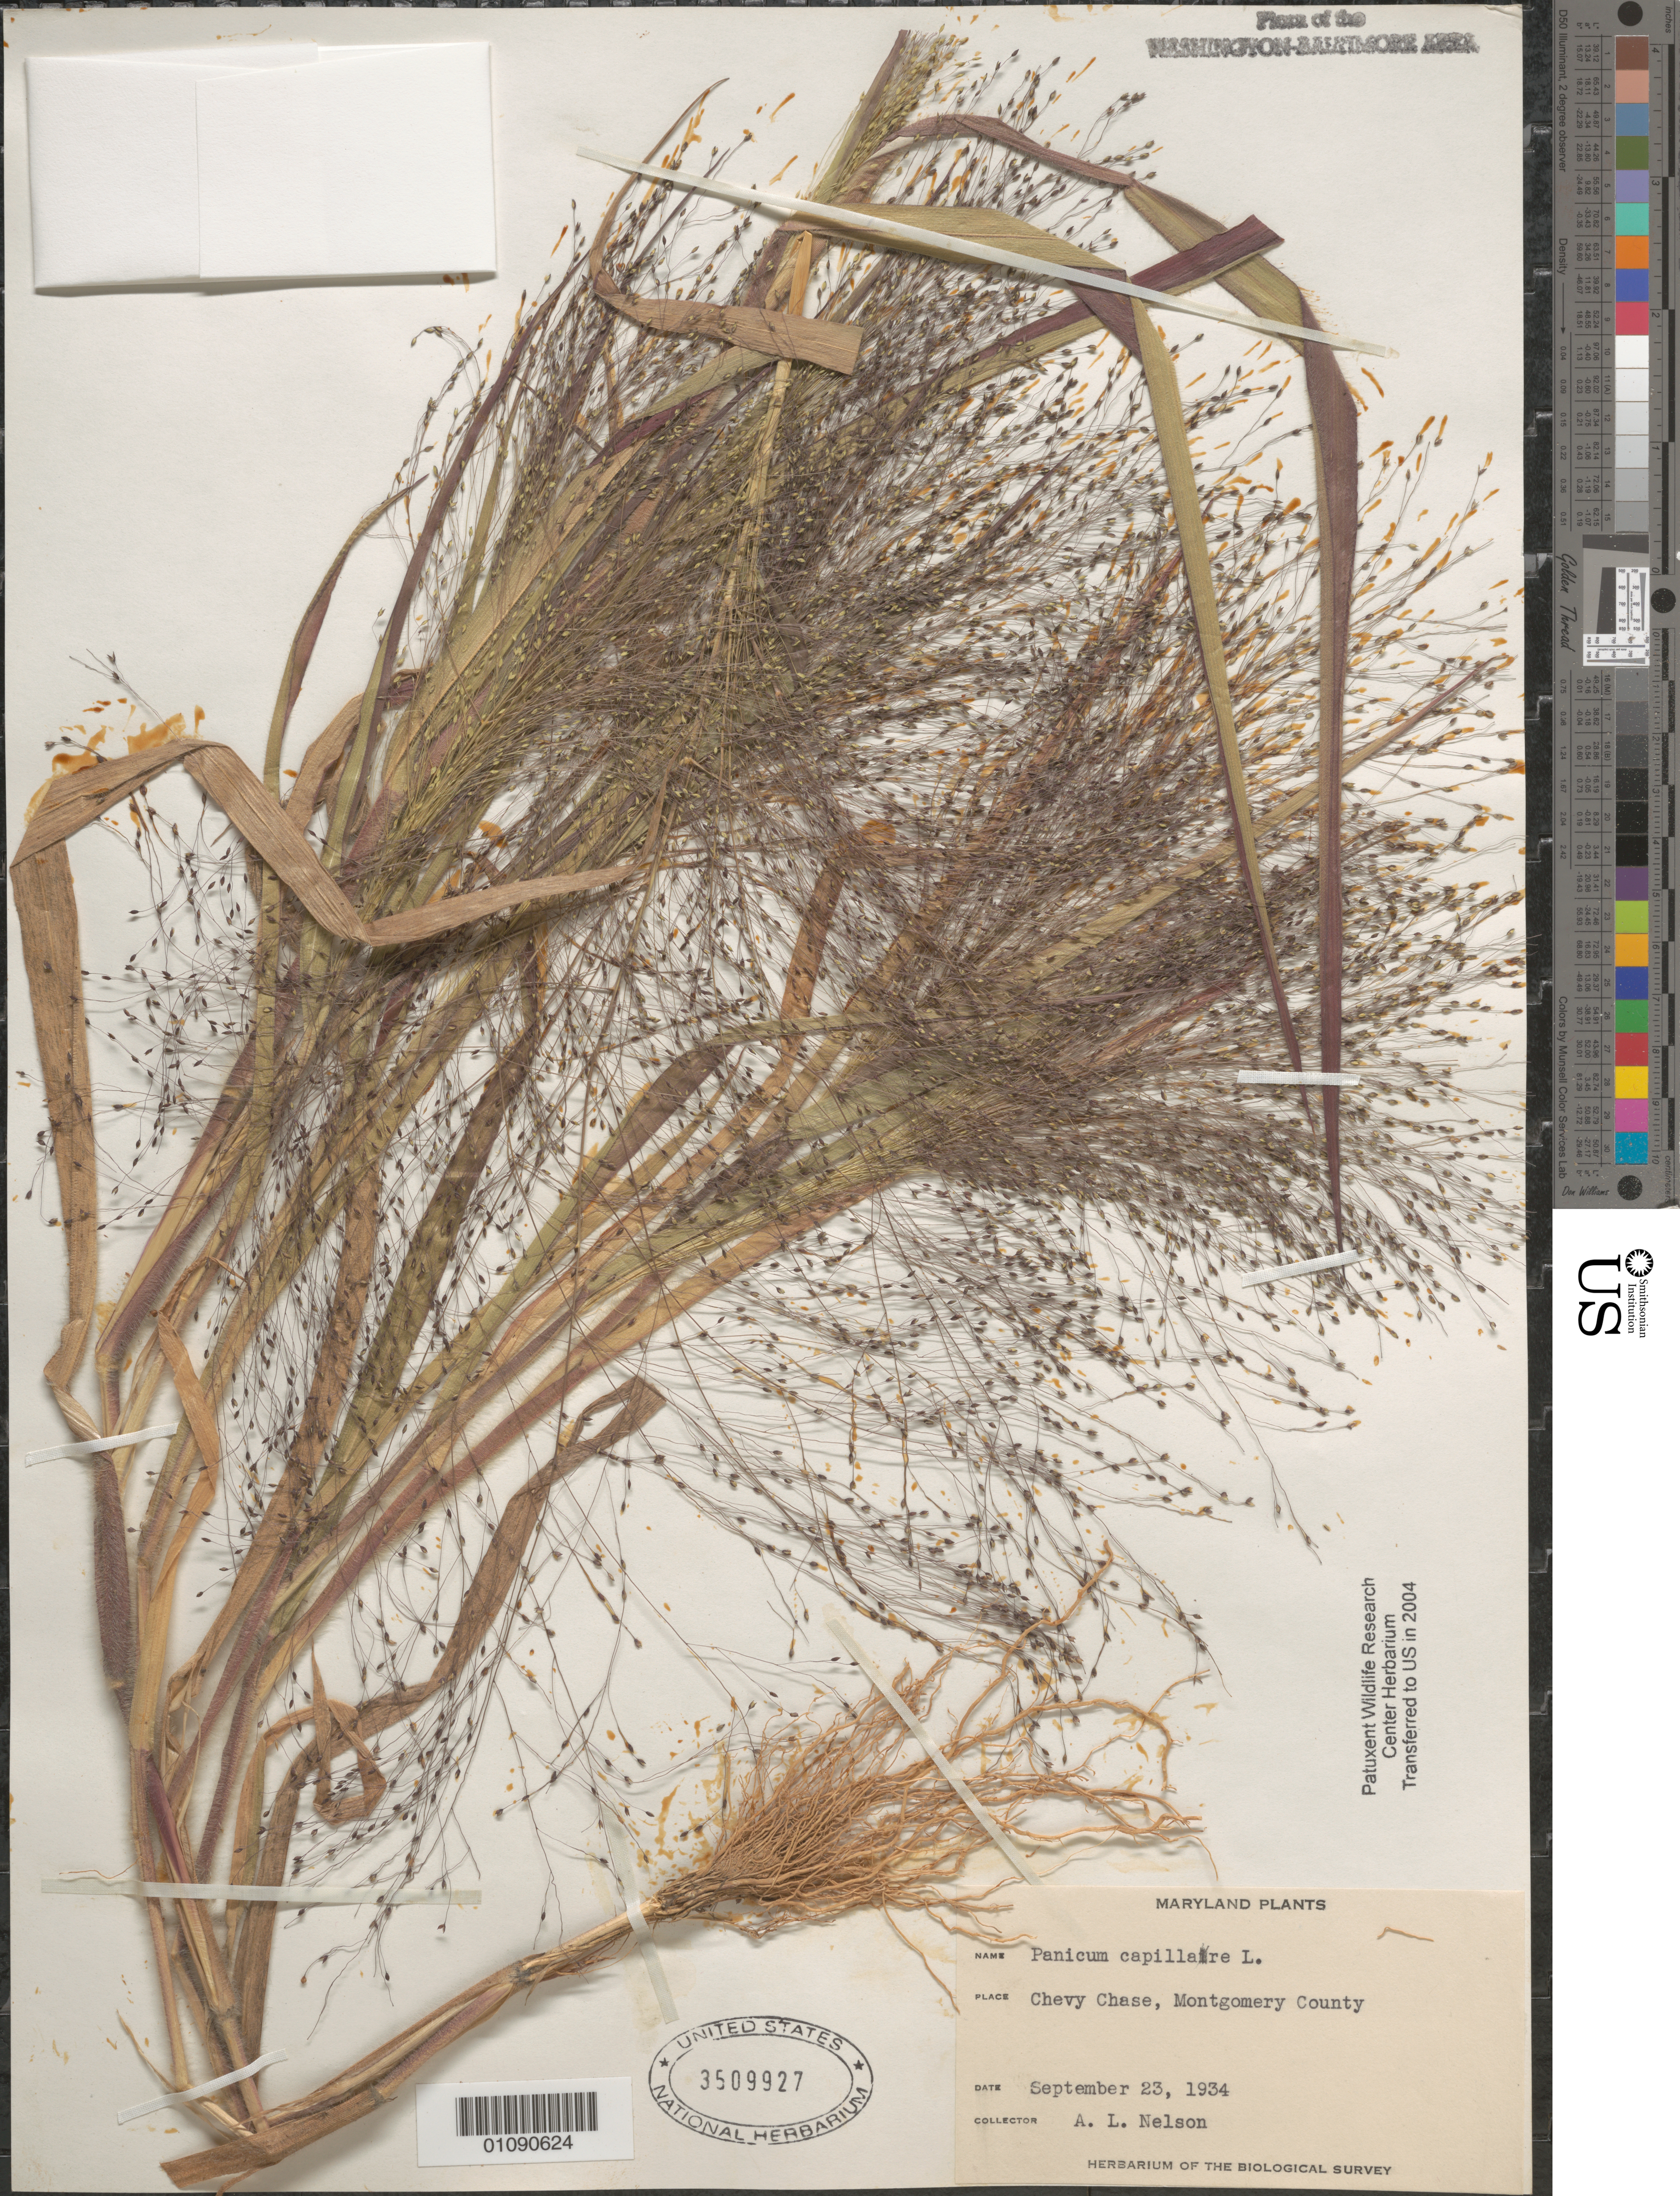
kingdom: Plantae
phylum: Tracheophyta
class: Liliopsida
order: Poales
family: Poaceae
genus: Panicum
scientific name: Panicum capillare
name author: L.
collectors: A. L. Nelson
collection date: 1934-09-23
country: United States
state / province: Maryland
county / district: Montgomery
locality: Chevy Chase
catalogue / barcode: US 3509927